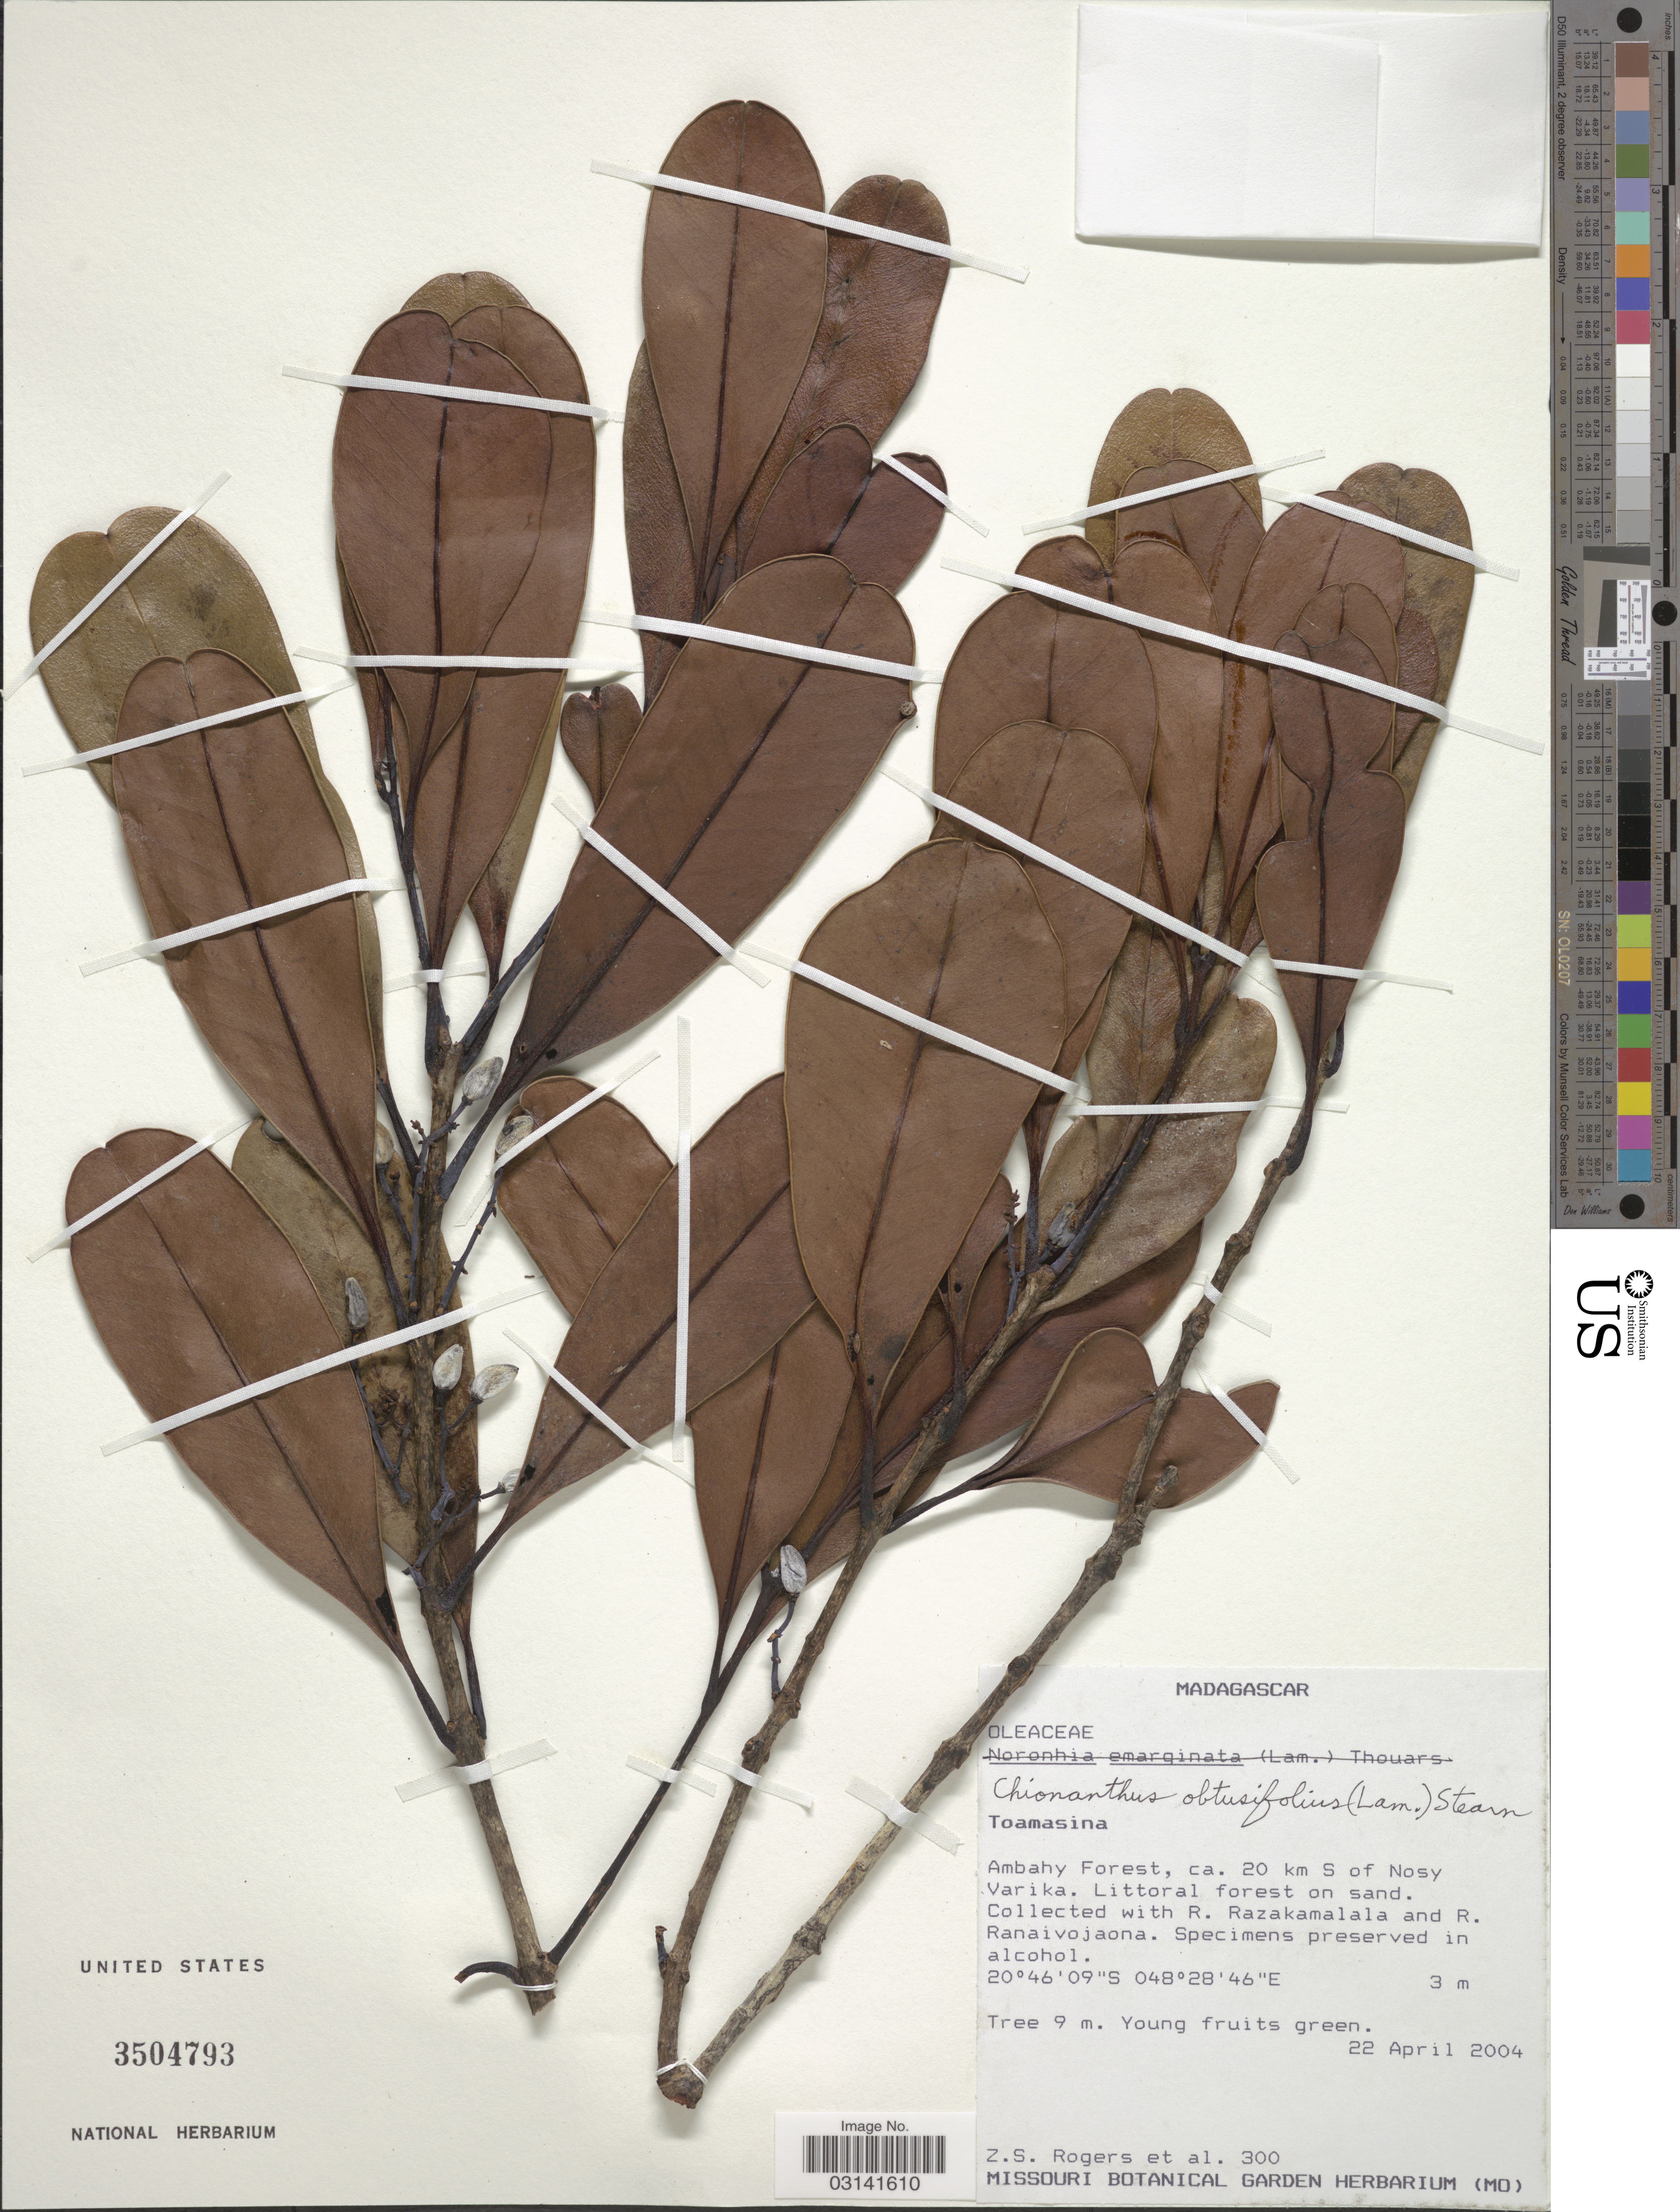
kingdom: Plantae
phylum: Tracheophyta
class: Magnoliopsida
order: Lamiales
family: Oleaceae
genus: Chionanthus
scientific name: Chionanthus obtusifolius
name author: (Lam.) Stearn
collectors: Z. S. Rogers, R. Razakamalala & R. Ranaivojaona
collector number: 300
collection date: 2004-04-22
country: Madagascar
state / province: Vatovavy Fitovinany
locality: Ambahy Forest, ca. 20 km S of Nosy Varika.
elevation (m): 3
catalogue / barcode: US 3504793